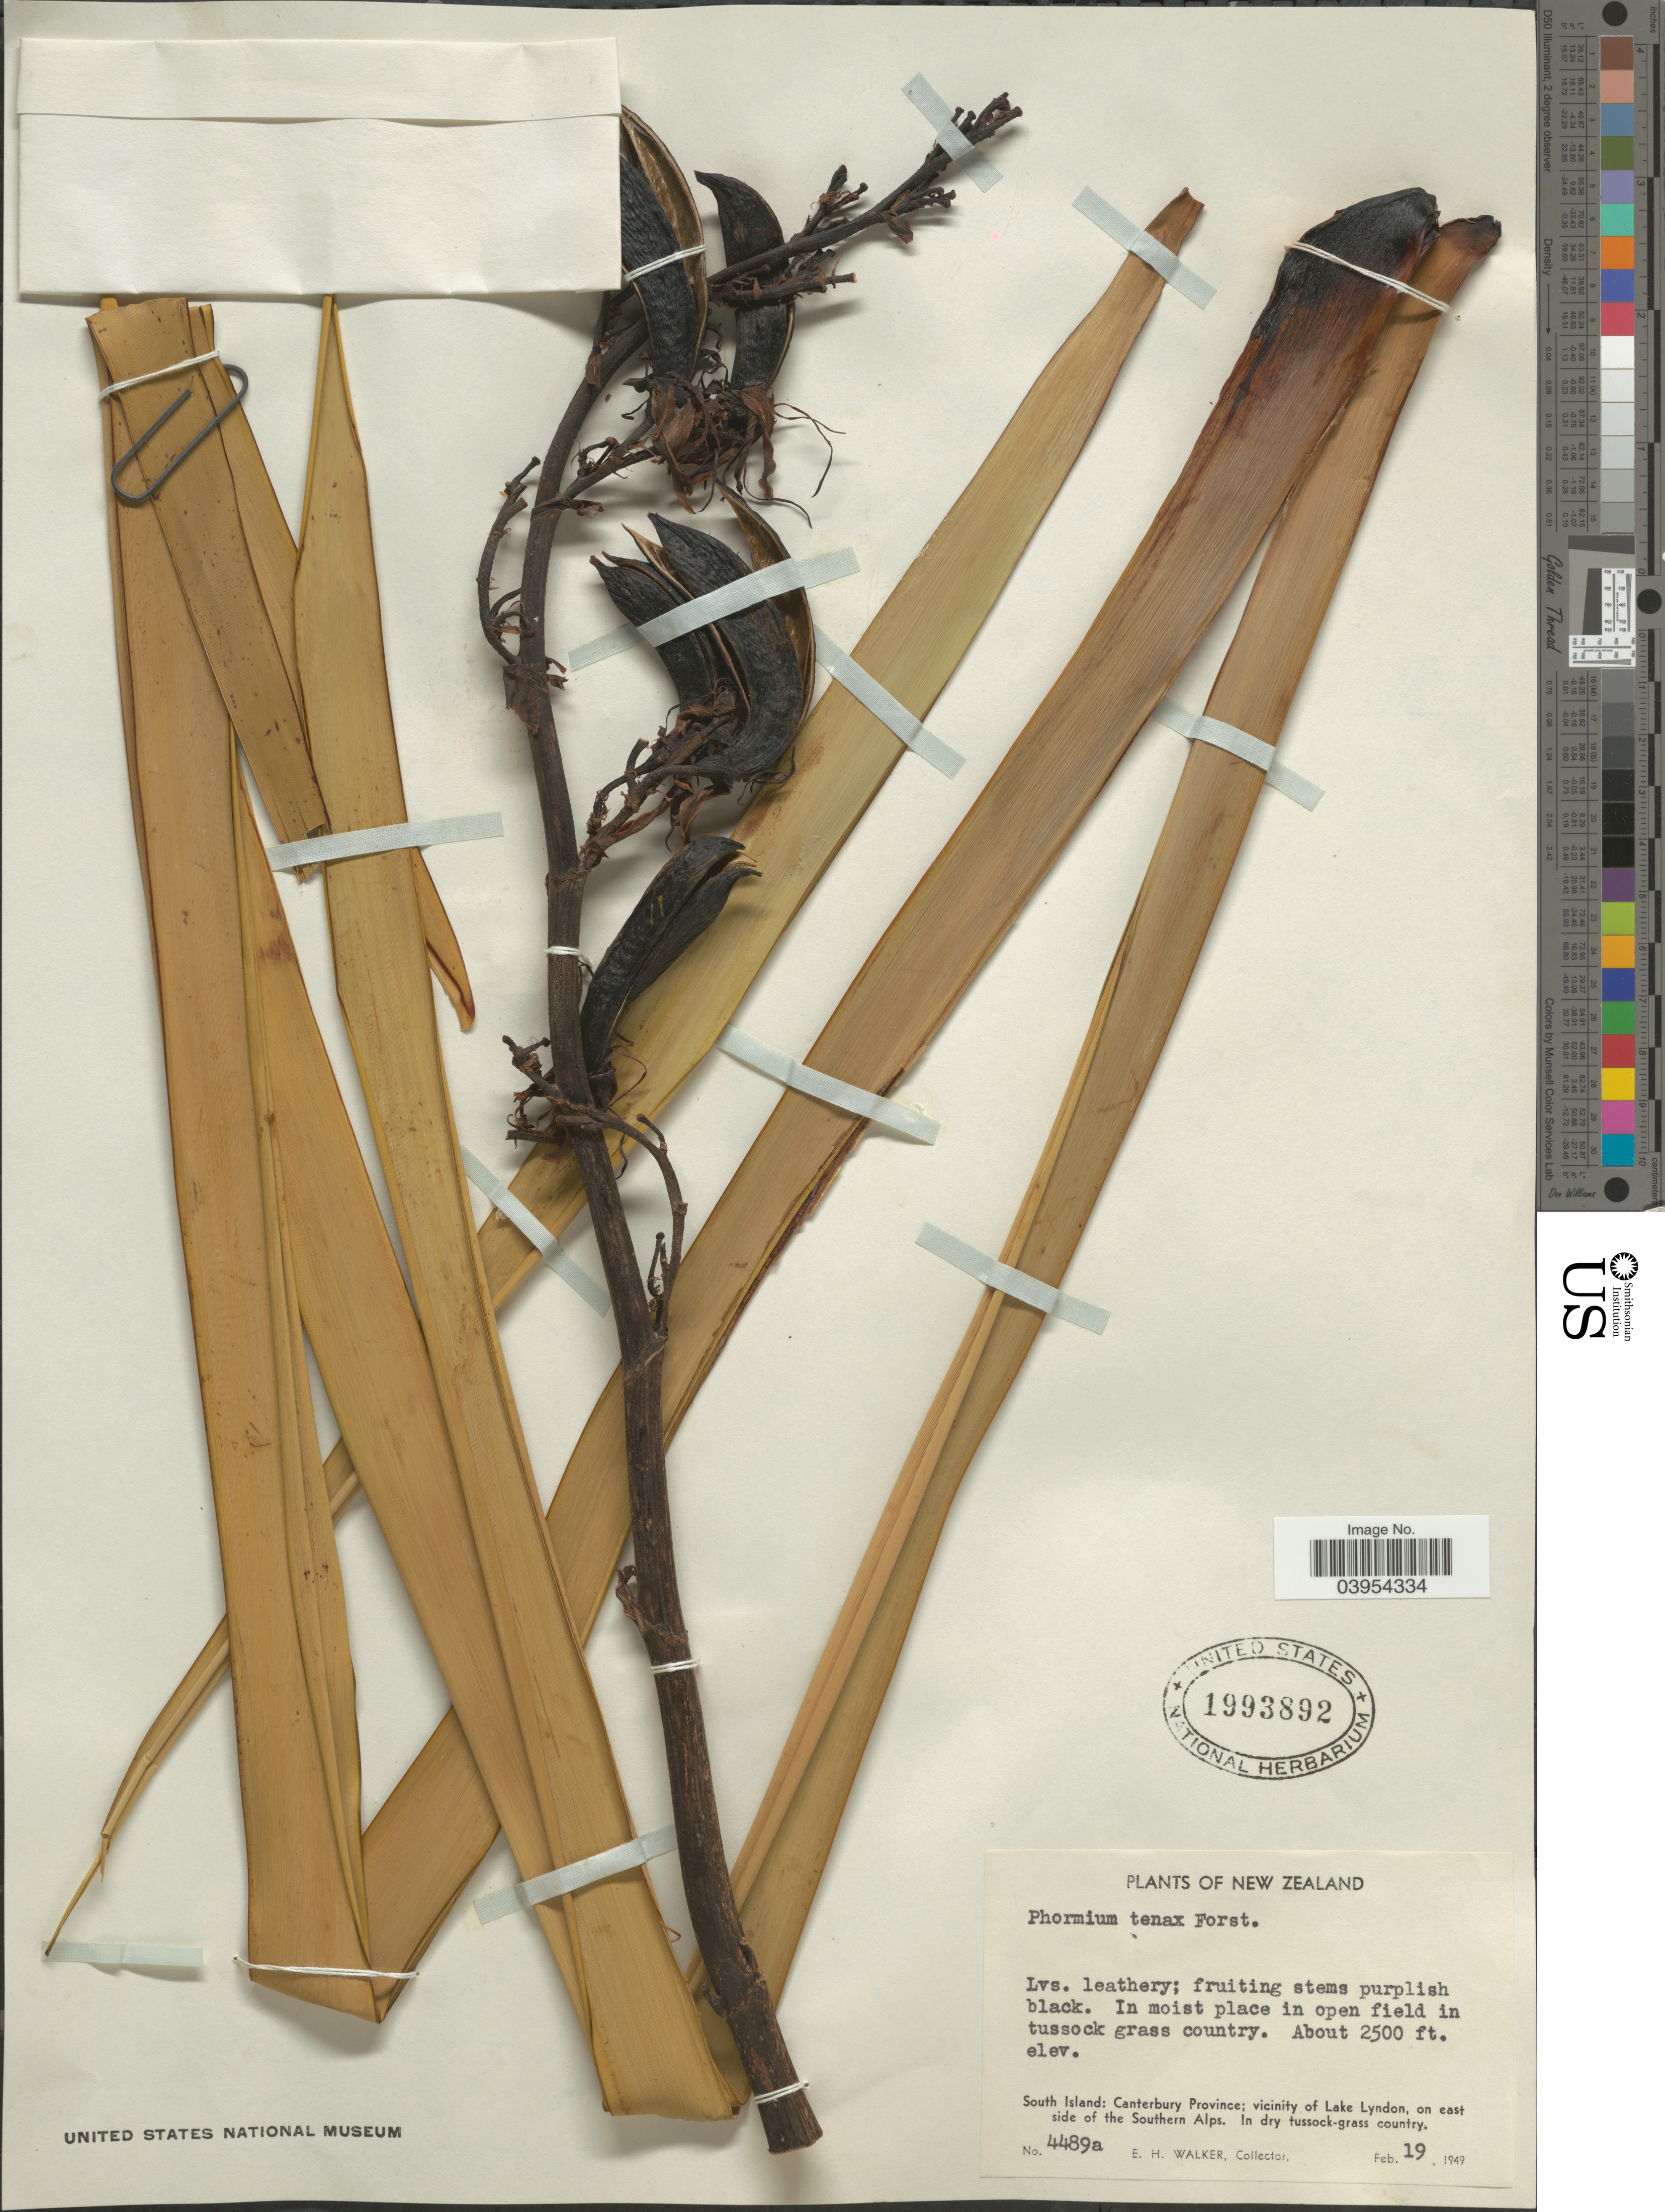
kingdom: Plantae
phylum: Tracheophyta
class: Liliopsida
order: Asparagales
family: Asphodelaceae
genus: Phormium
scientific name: Phormium tenax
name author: J.R. Forst. & G. Forst.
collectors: E. H. Walker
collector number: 4489a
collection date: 1949-02-19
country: New Zealand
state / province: Canterbury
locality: South Island: Vicinity of Lake Lyndon, on east side of the Southern Alps.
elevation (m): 762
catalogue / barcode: US 1993892